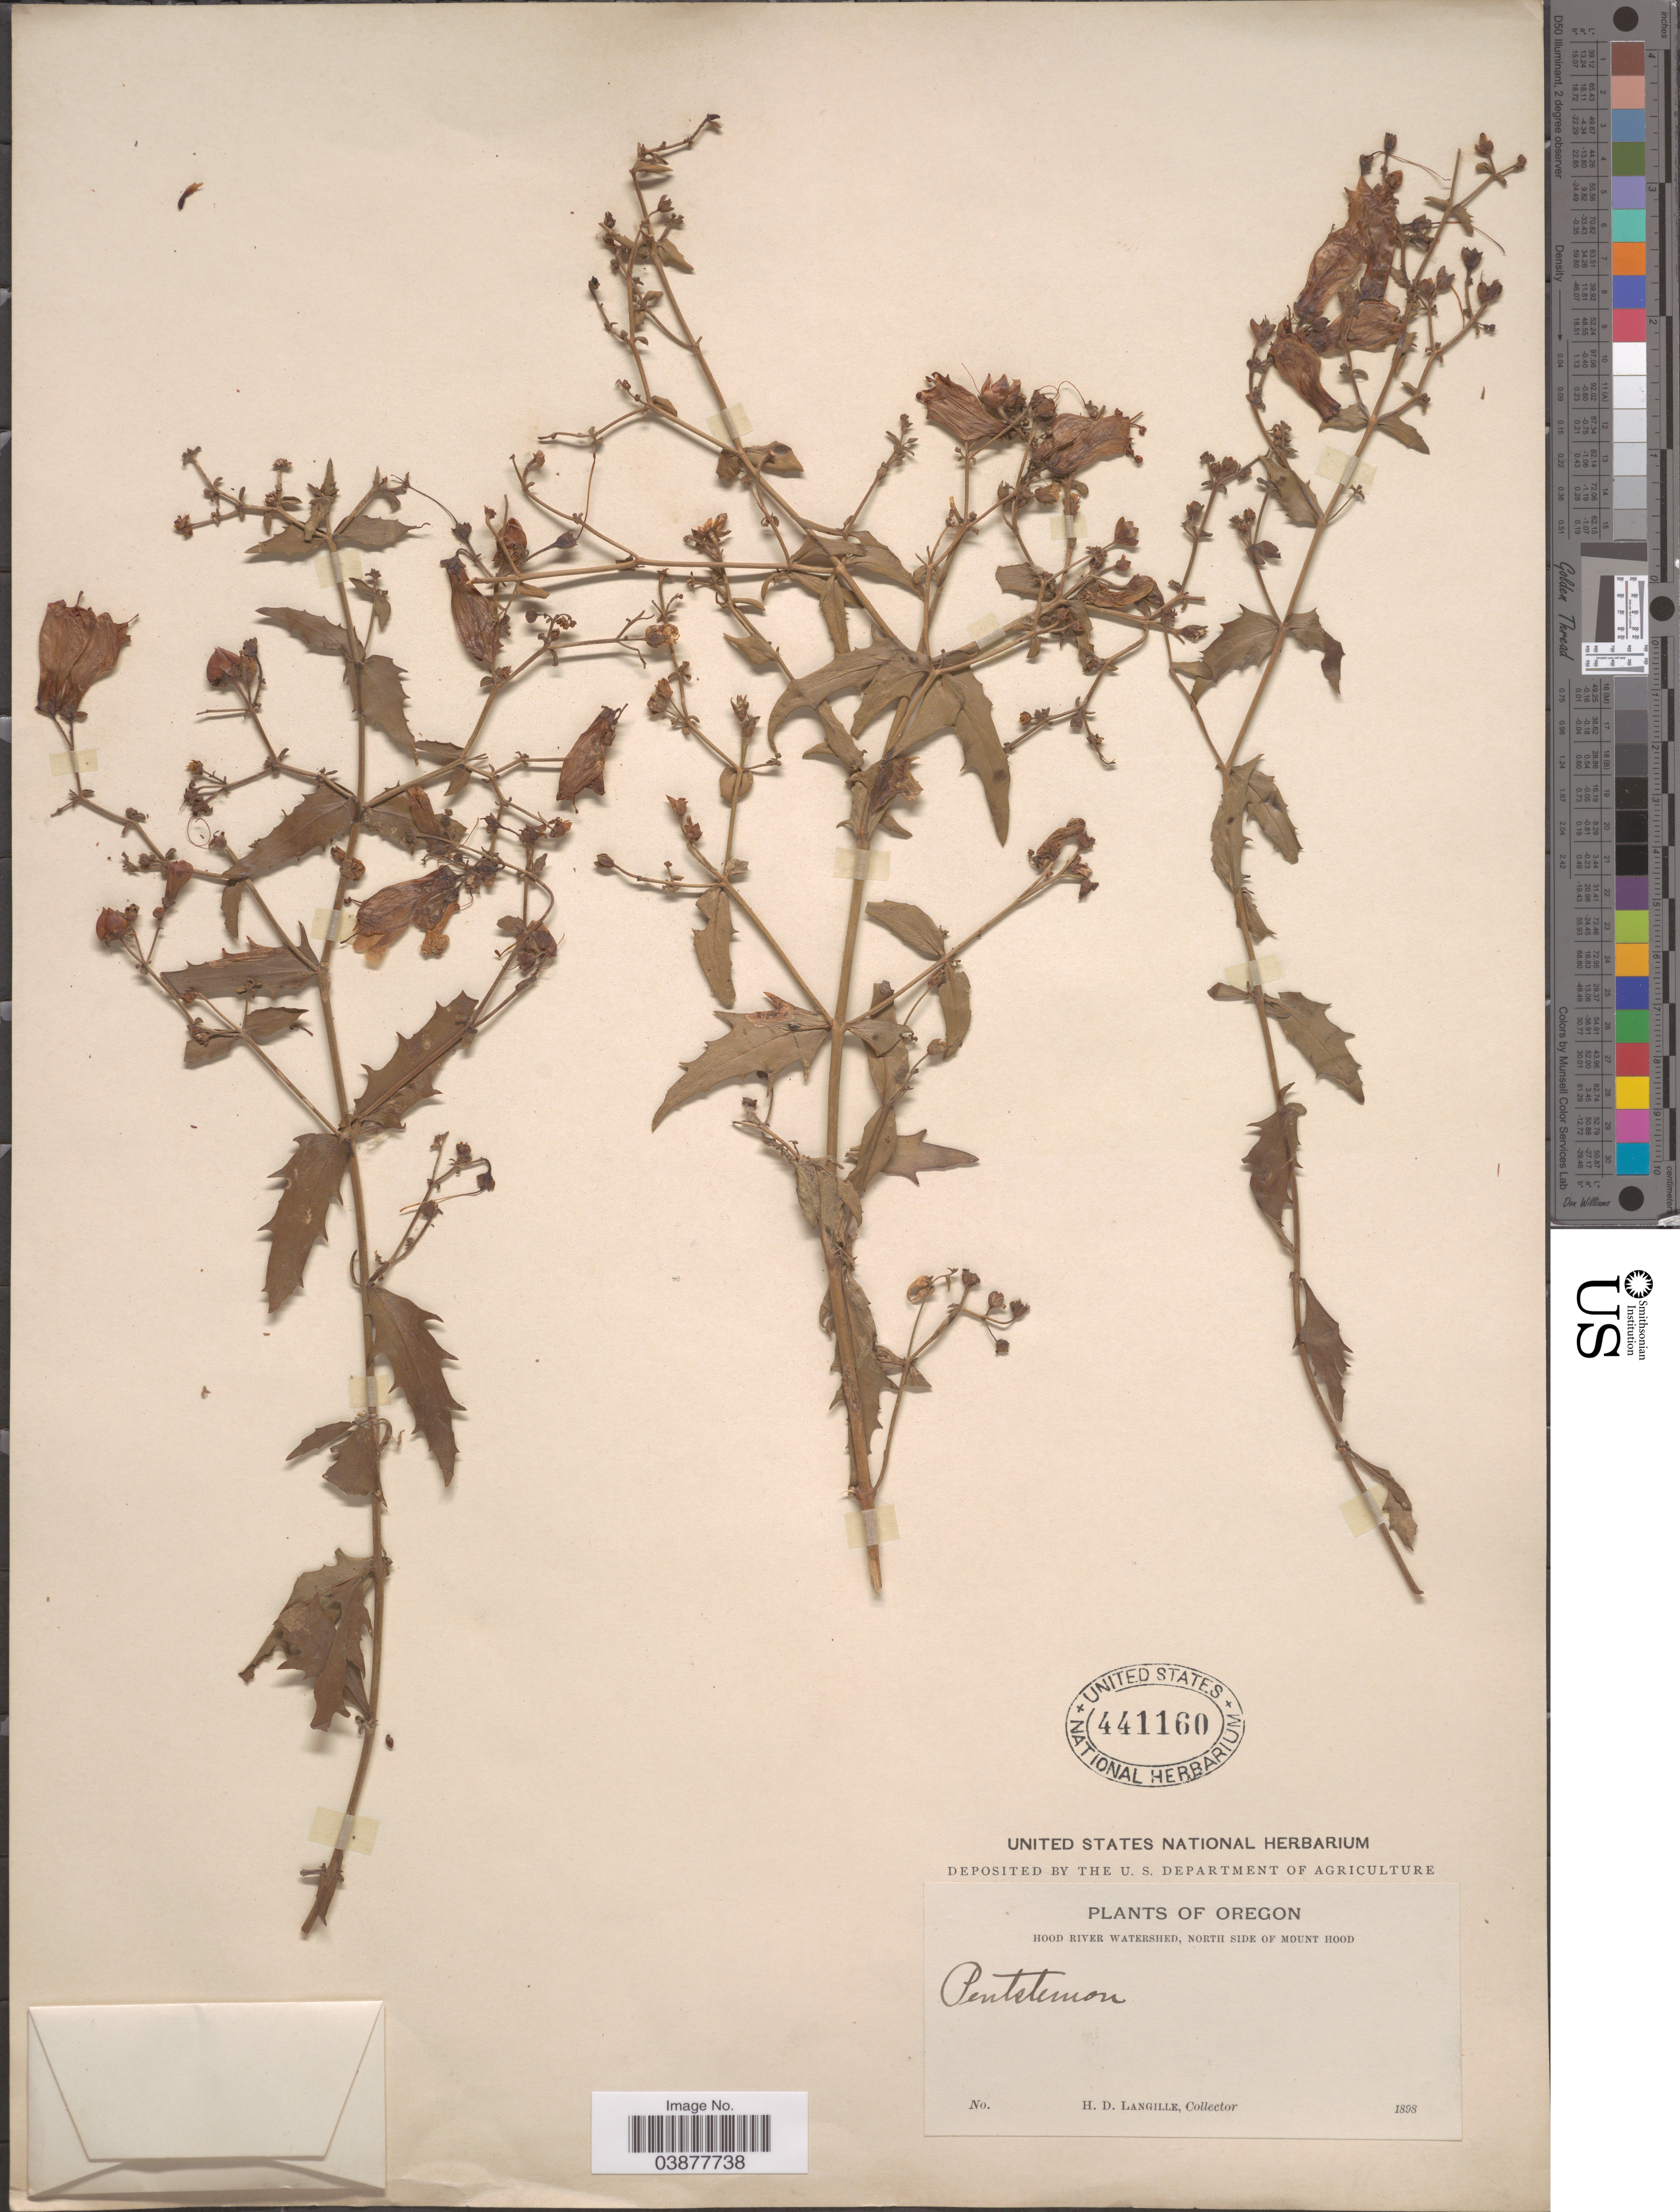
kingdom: Plantae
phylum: Tracheophyta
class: Magnoliopsida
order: Lamiales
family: Plantaginaceae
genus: Penstemon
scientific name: Penstemon richardsonii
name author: Douglas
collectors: H. Langille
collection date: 1898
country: United States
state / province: Oregon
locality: Hood River Watershed, North side of Mount Hood.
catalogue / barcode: US 441160